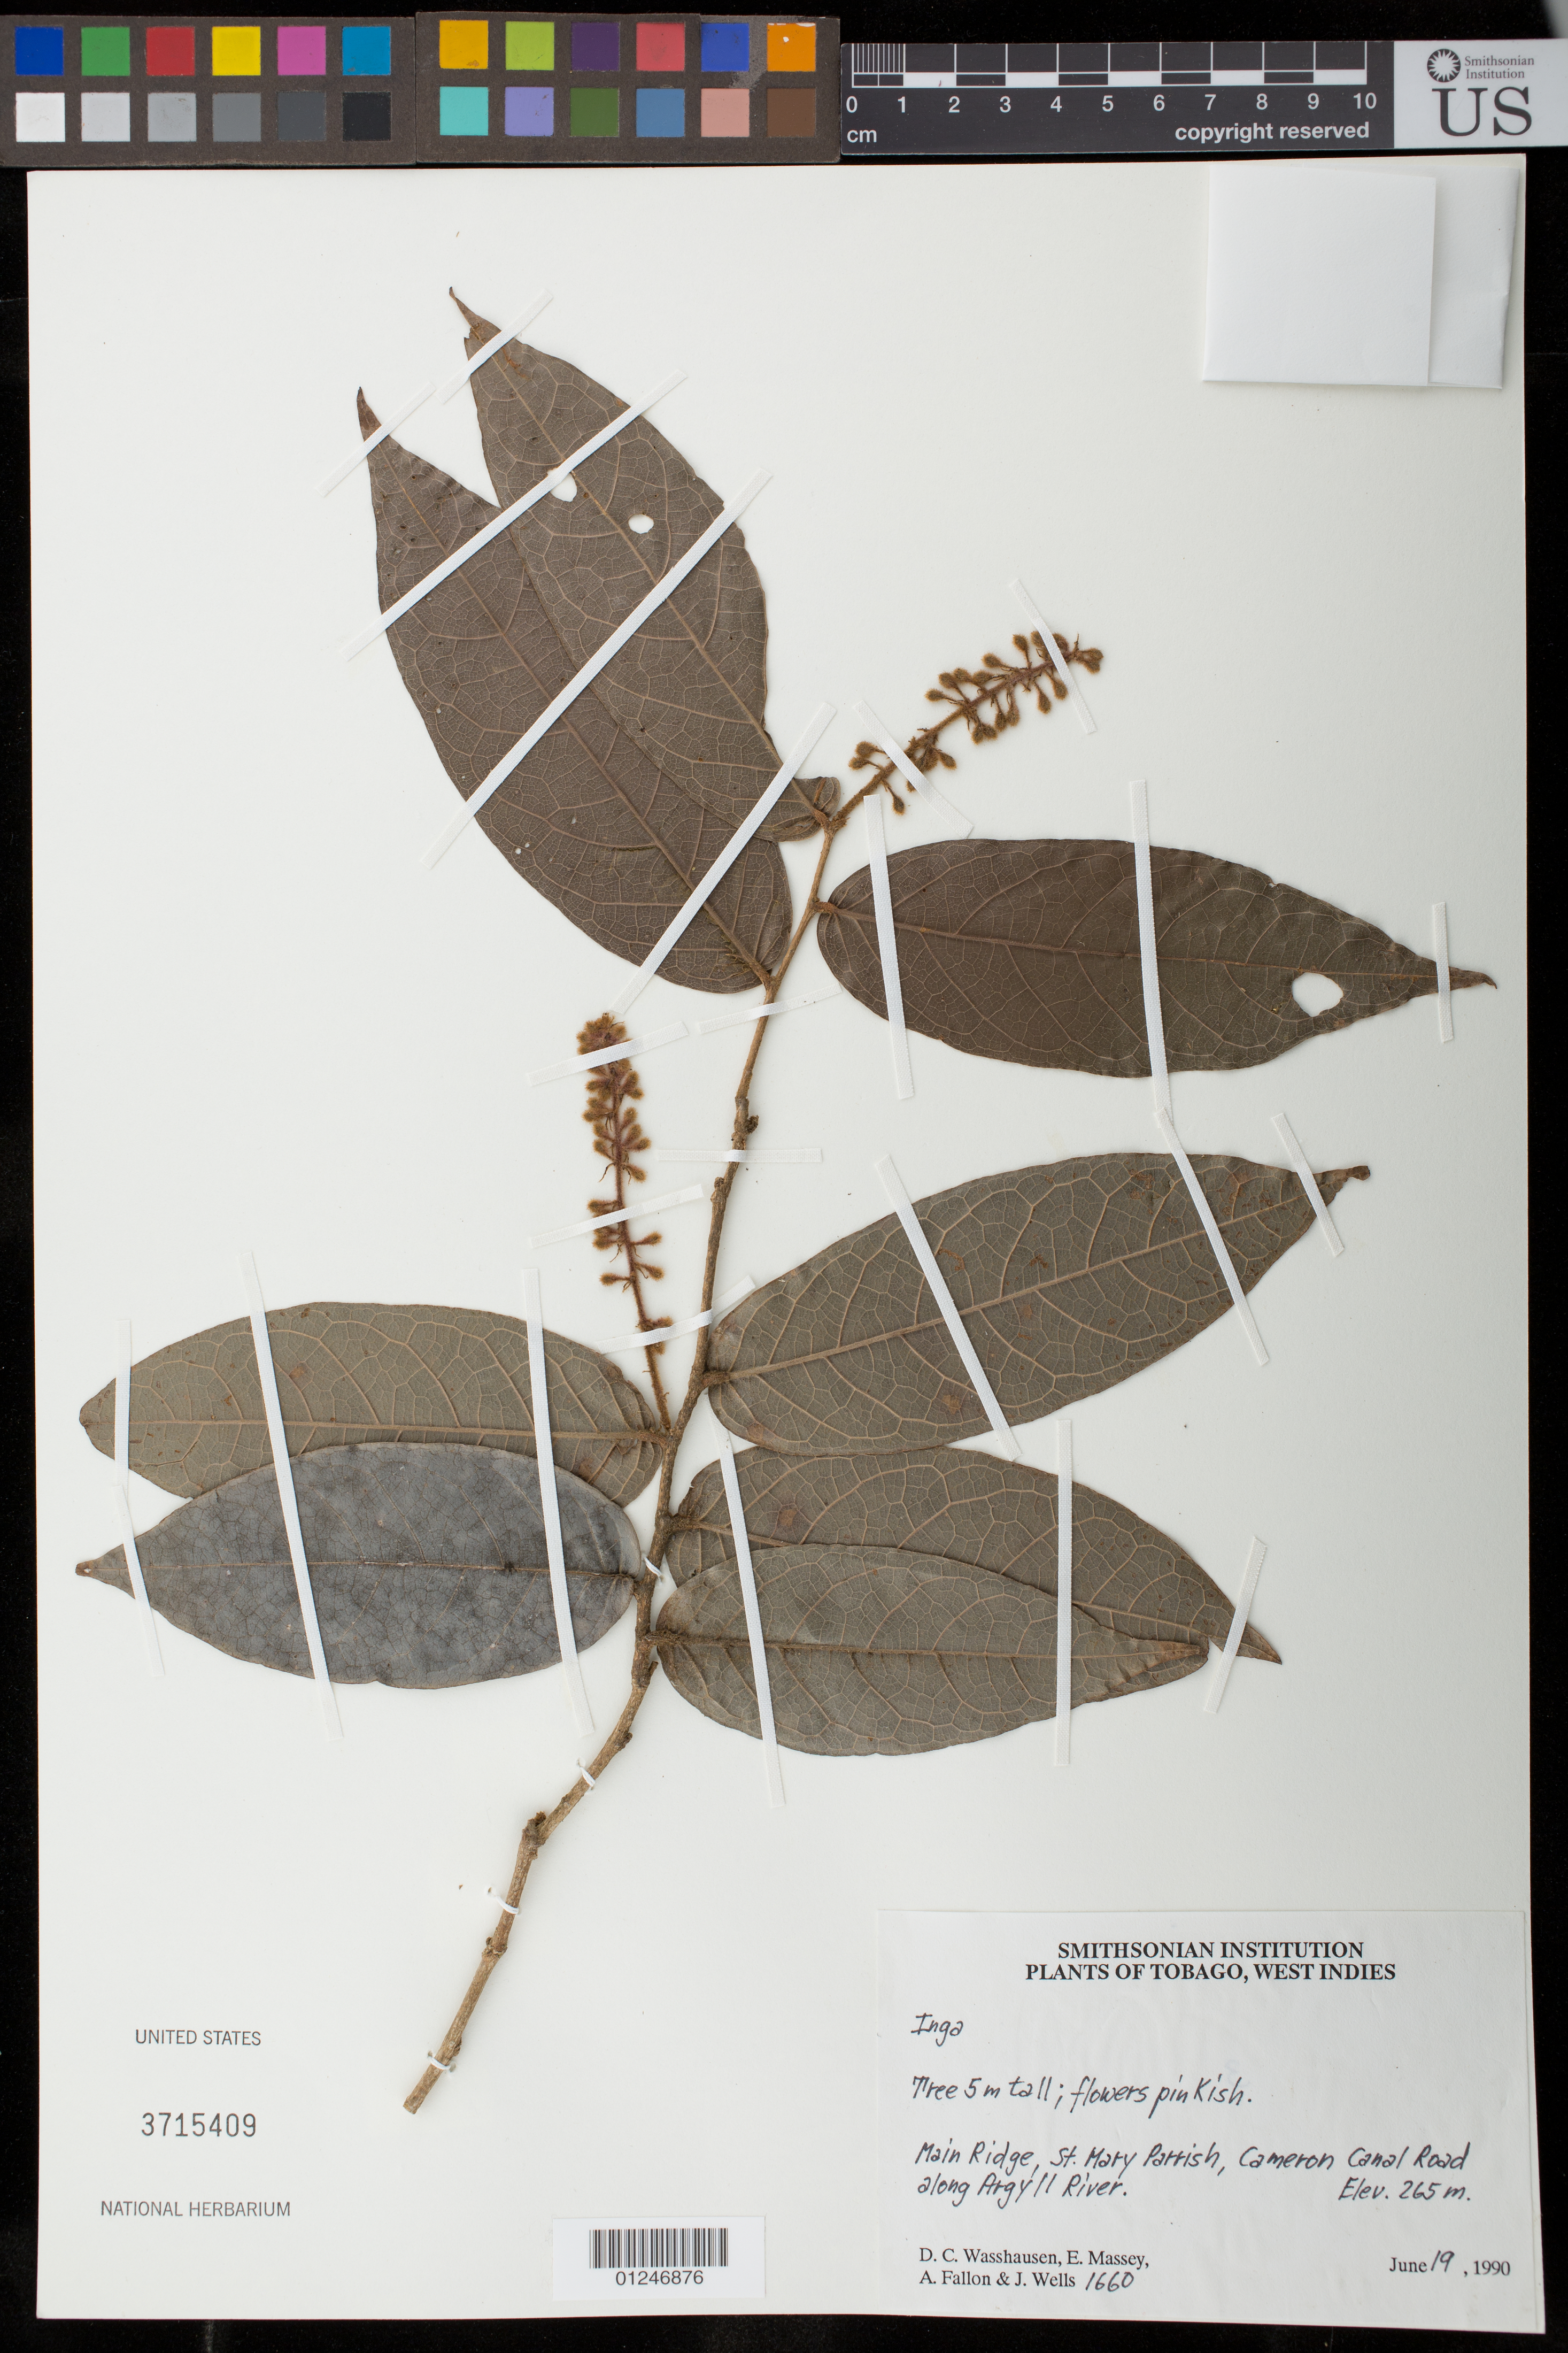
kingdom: Plantae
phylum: Tracheophyta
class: Magnoliopsida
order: Fabales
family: Fabaceae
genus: Inga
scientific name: Inga sp.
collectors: D. C. Wasshausen, E. Massey, A. Fallon & J. Wells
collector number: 1660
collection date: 1990-06-19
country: Trinidad and Tobago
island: Tobago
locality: Main Ridge, St. Mary Parish, Cameron Canal Road along Argyll River.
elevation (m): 265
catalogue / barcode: US 3715409